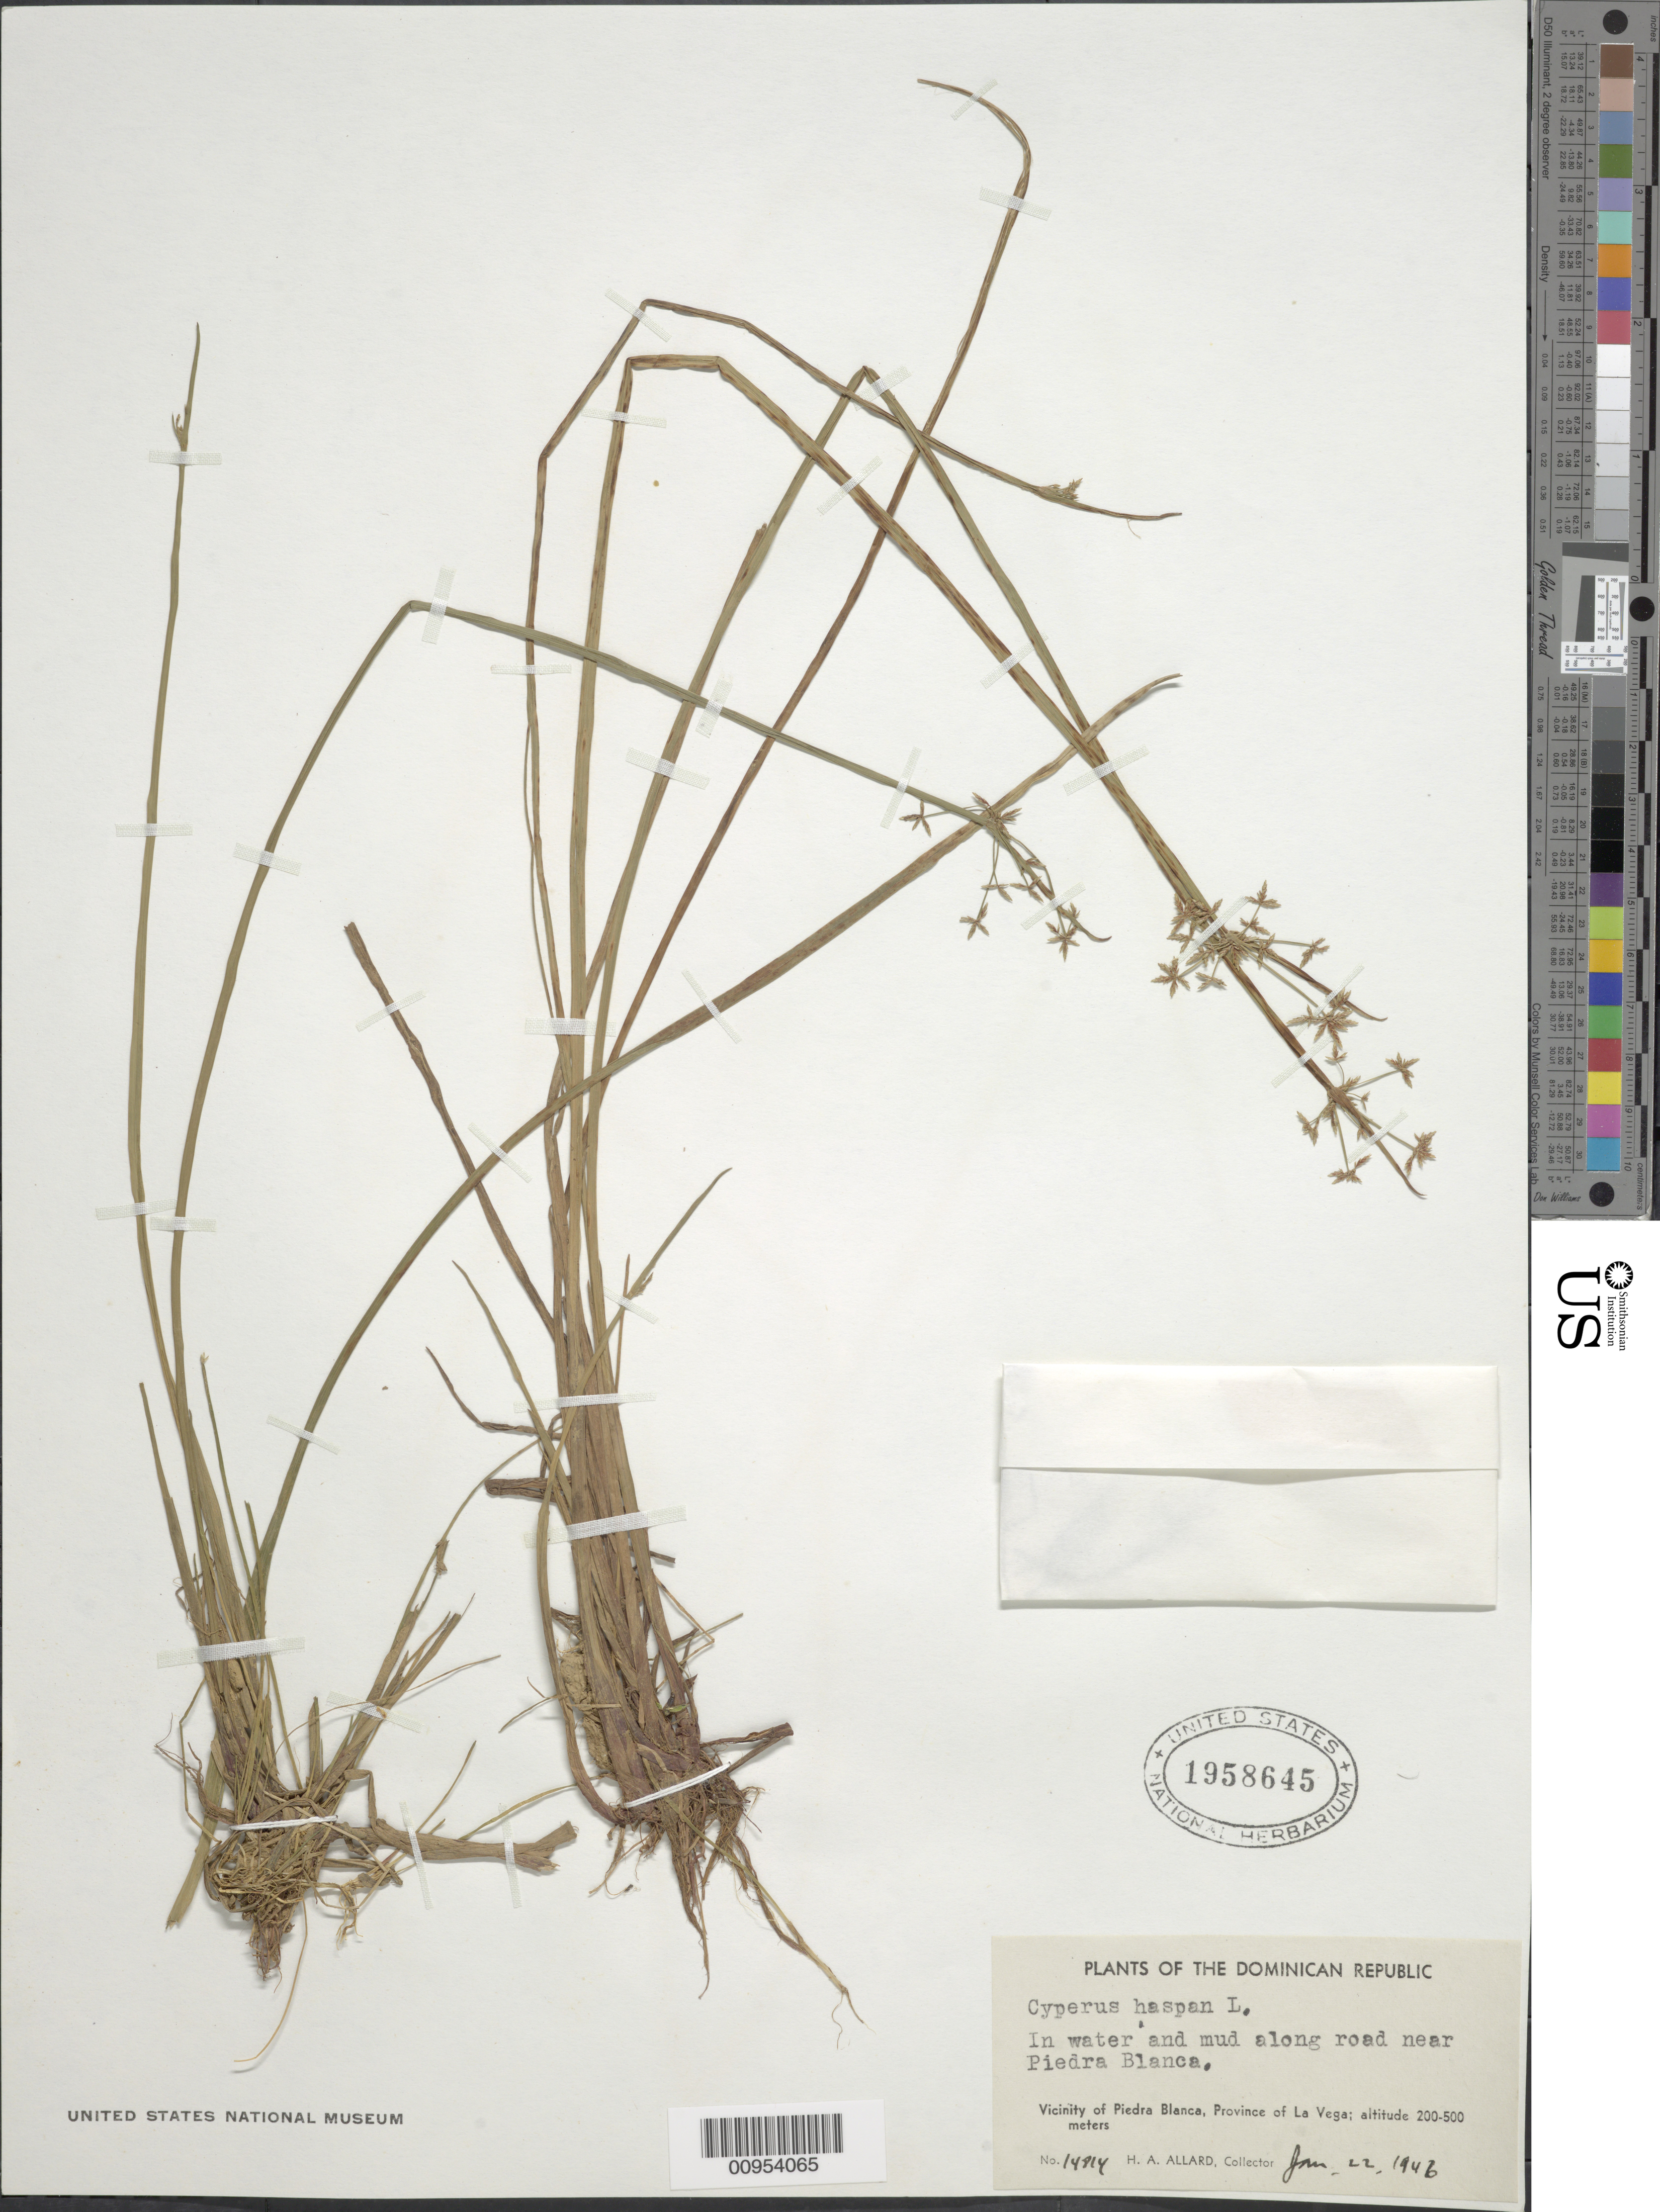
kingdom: Plantae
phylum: Tracheophyta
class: Liliopsida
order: Poales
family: Cyperaceae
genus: Cyperus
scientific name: Cyperus haspan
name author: L.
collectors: H. A. Allard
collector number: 14814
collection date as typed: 22 Jan 1946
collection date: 1946-01-22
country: Dominican Republic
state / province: La Vega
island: Hispaniola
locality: Vicinity of Piedra Blanca, along road near Piedra Blanca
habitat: In water and mud along road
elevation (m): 200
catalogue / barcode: US 1958645